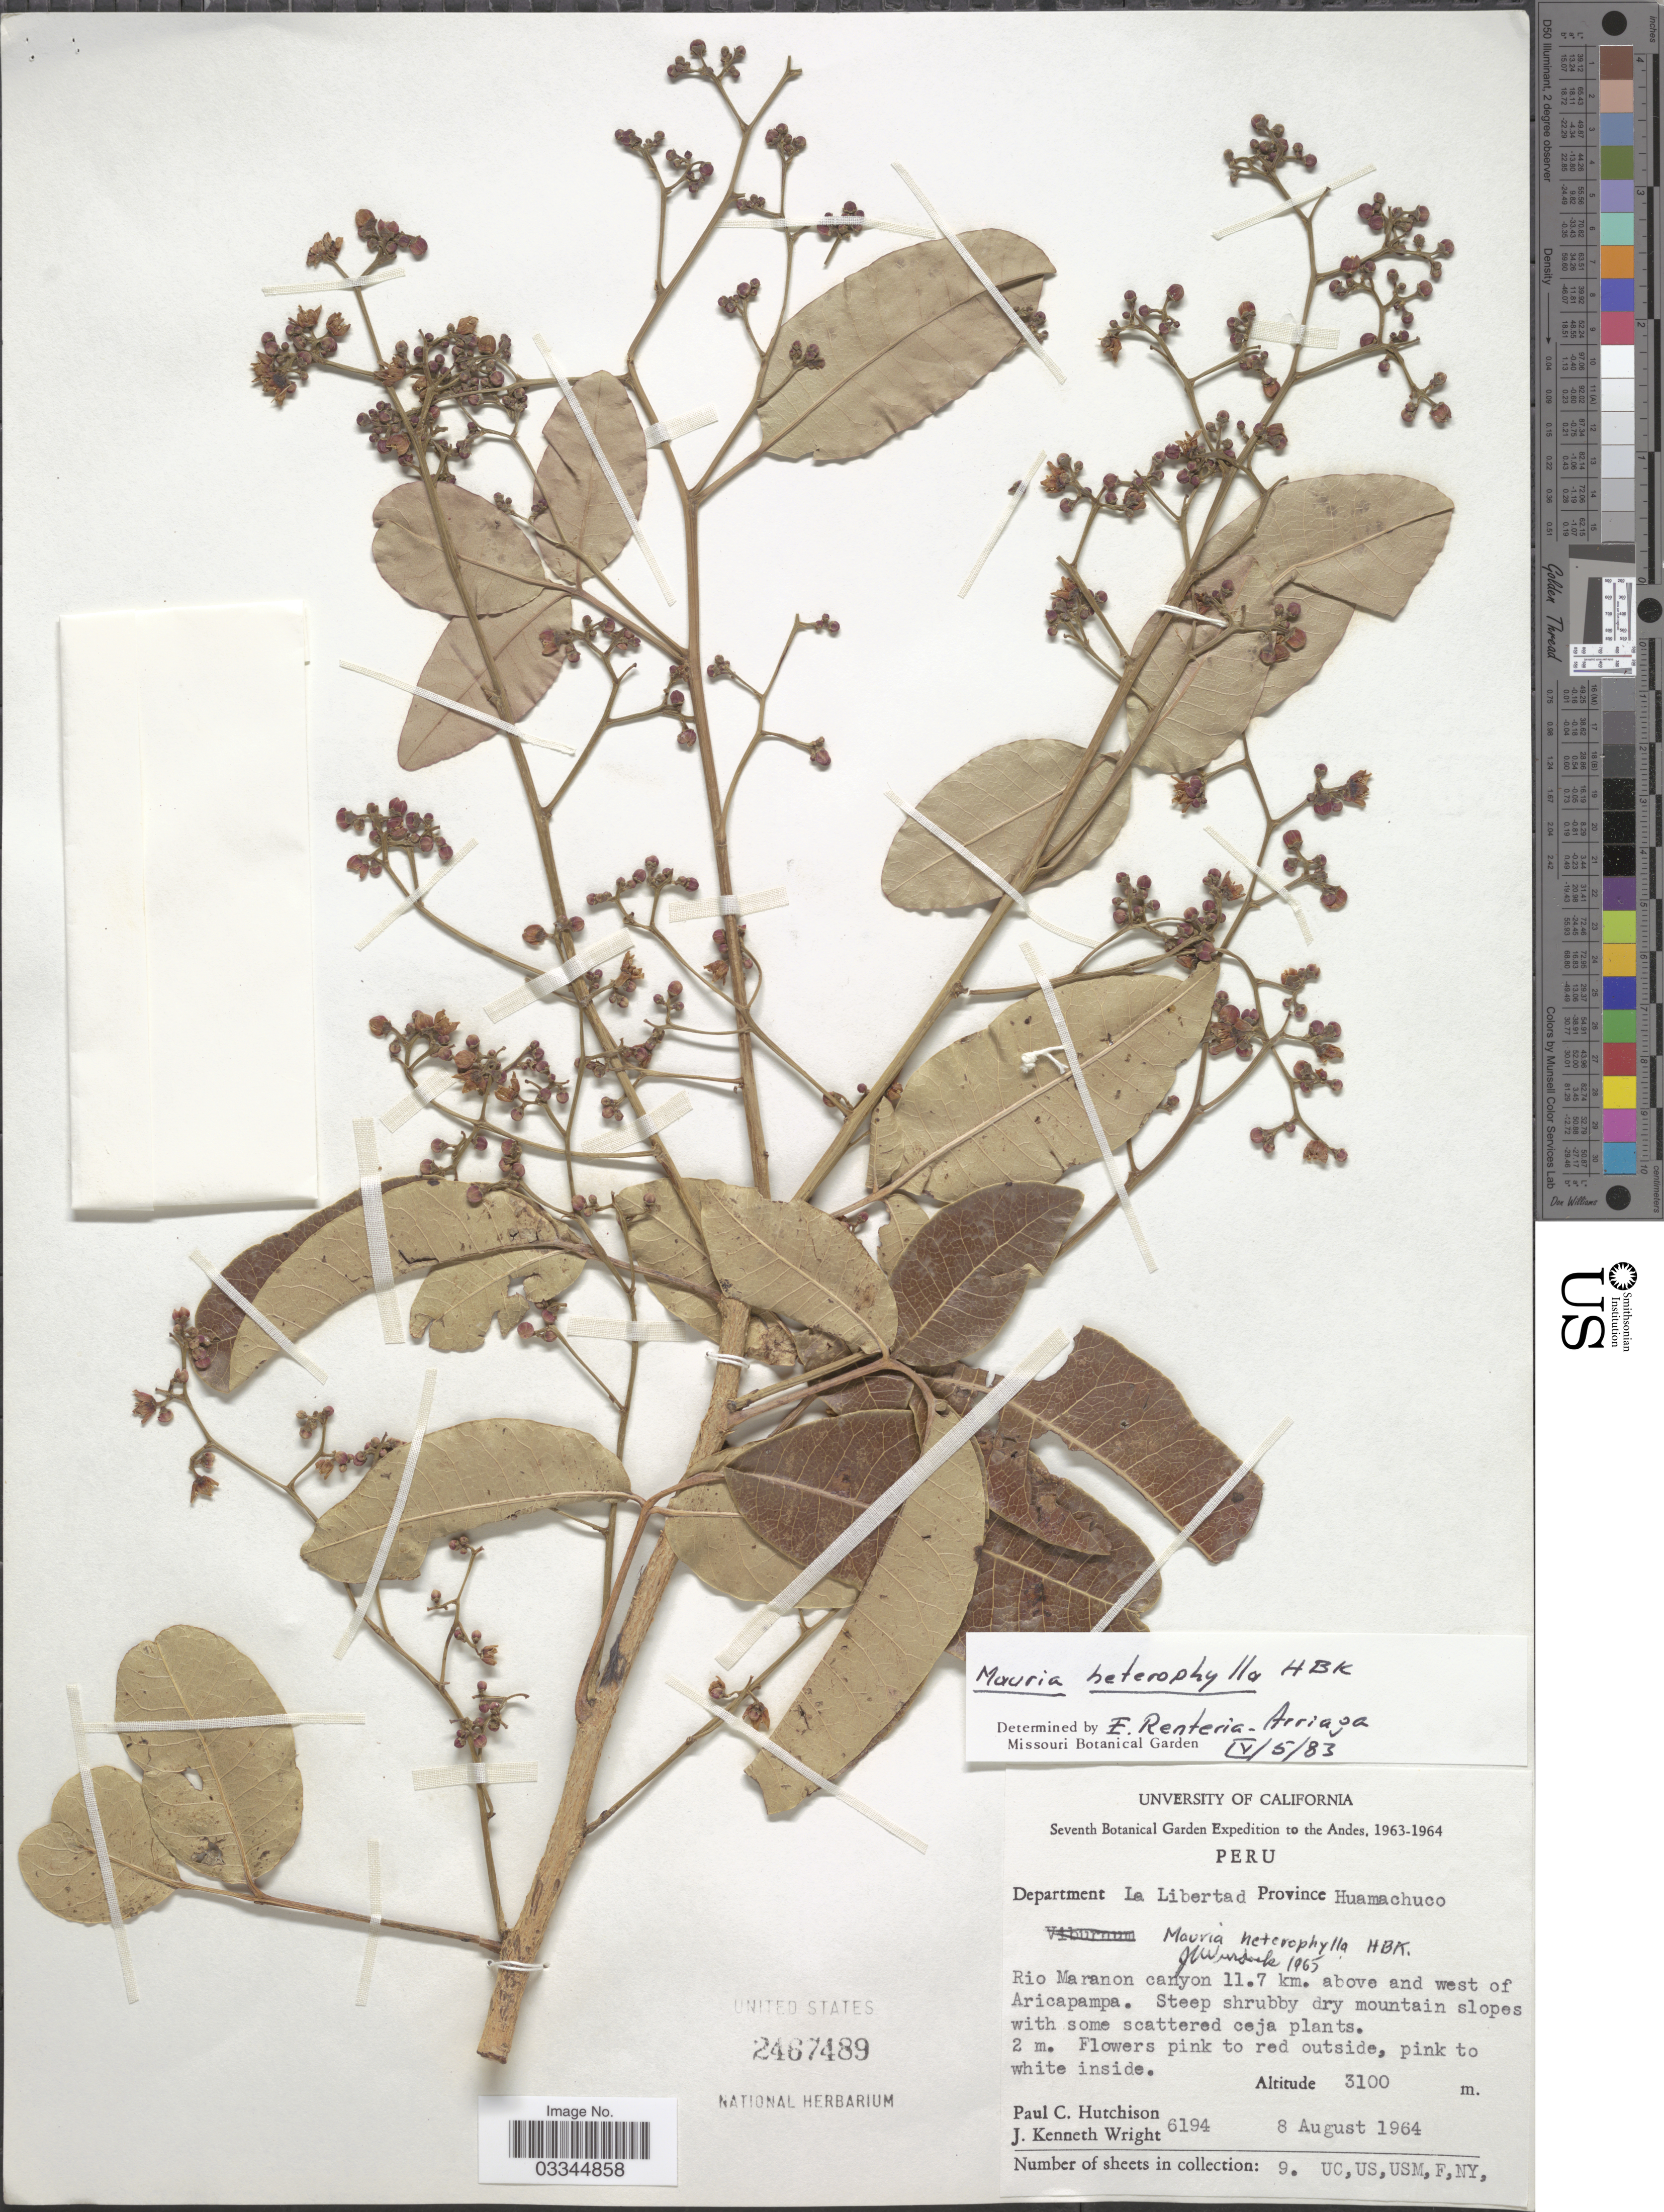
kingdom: Plantae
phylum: Tracheophyta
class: Magnoliopsida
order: Sapindales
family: Anacardiaceae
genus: Mauria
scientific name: Mauria heterophylla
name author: Kunth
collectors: P. C. Hutchison & J. K. Wright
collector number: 6194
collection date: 1964-08-08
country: Peru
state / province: La Libertad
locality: Andes. Department La Libertad. Province Huamachuco. Rio Maranon canyon 11.7 km. above and west of Aricapampa.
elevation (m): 3100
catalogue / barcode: US 2467489